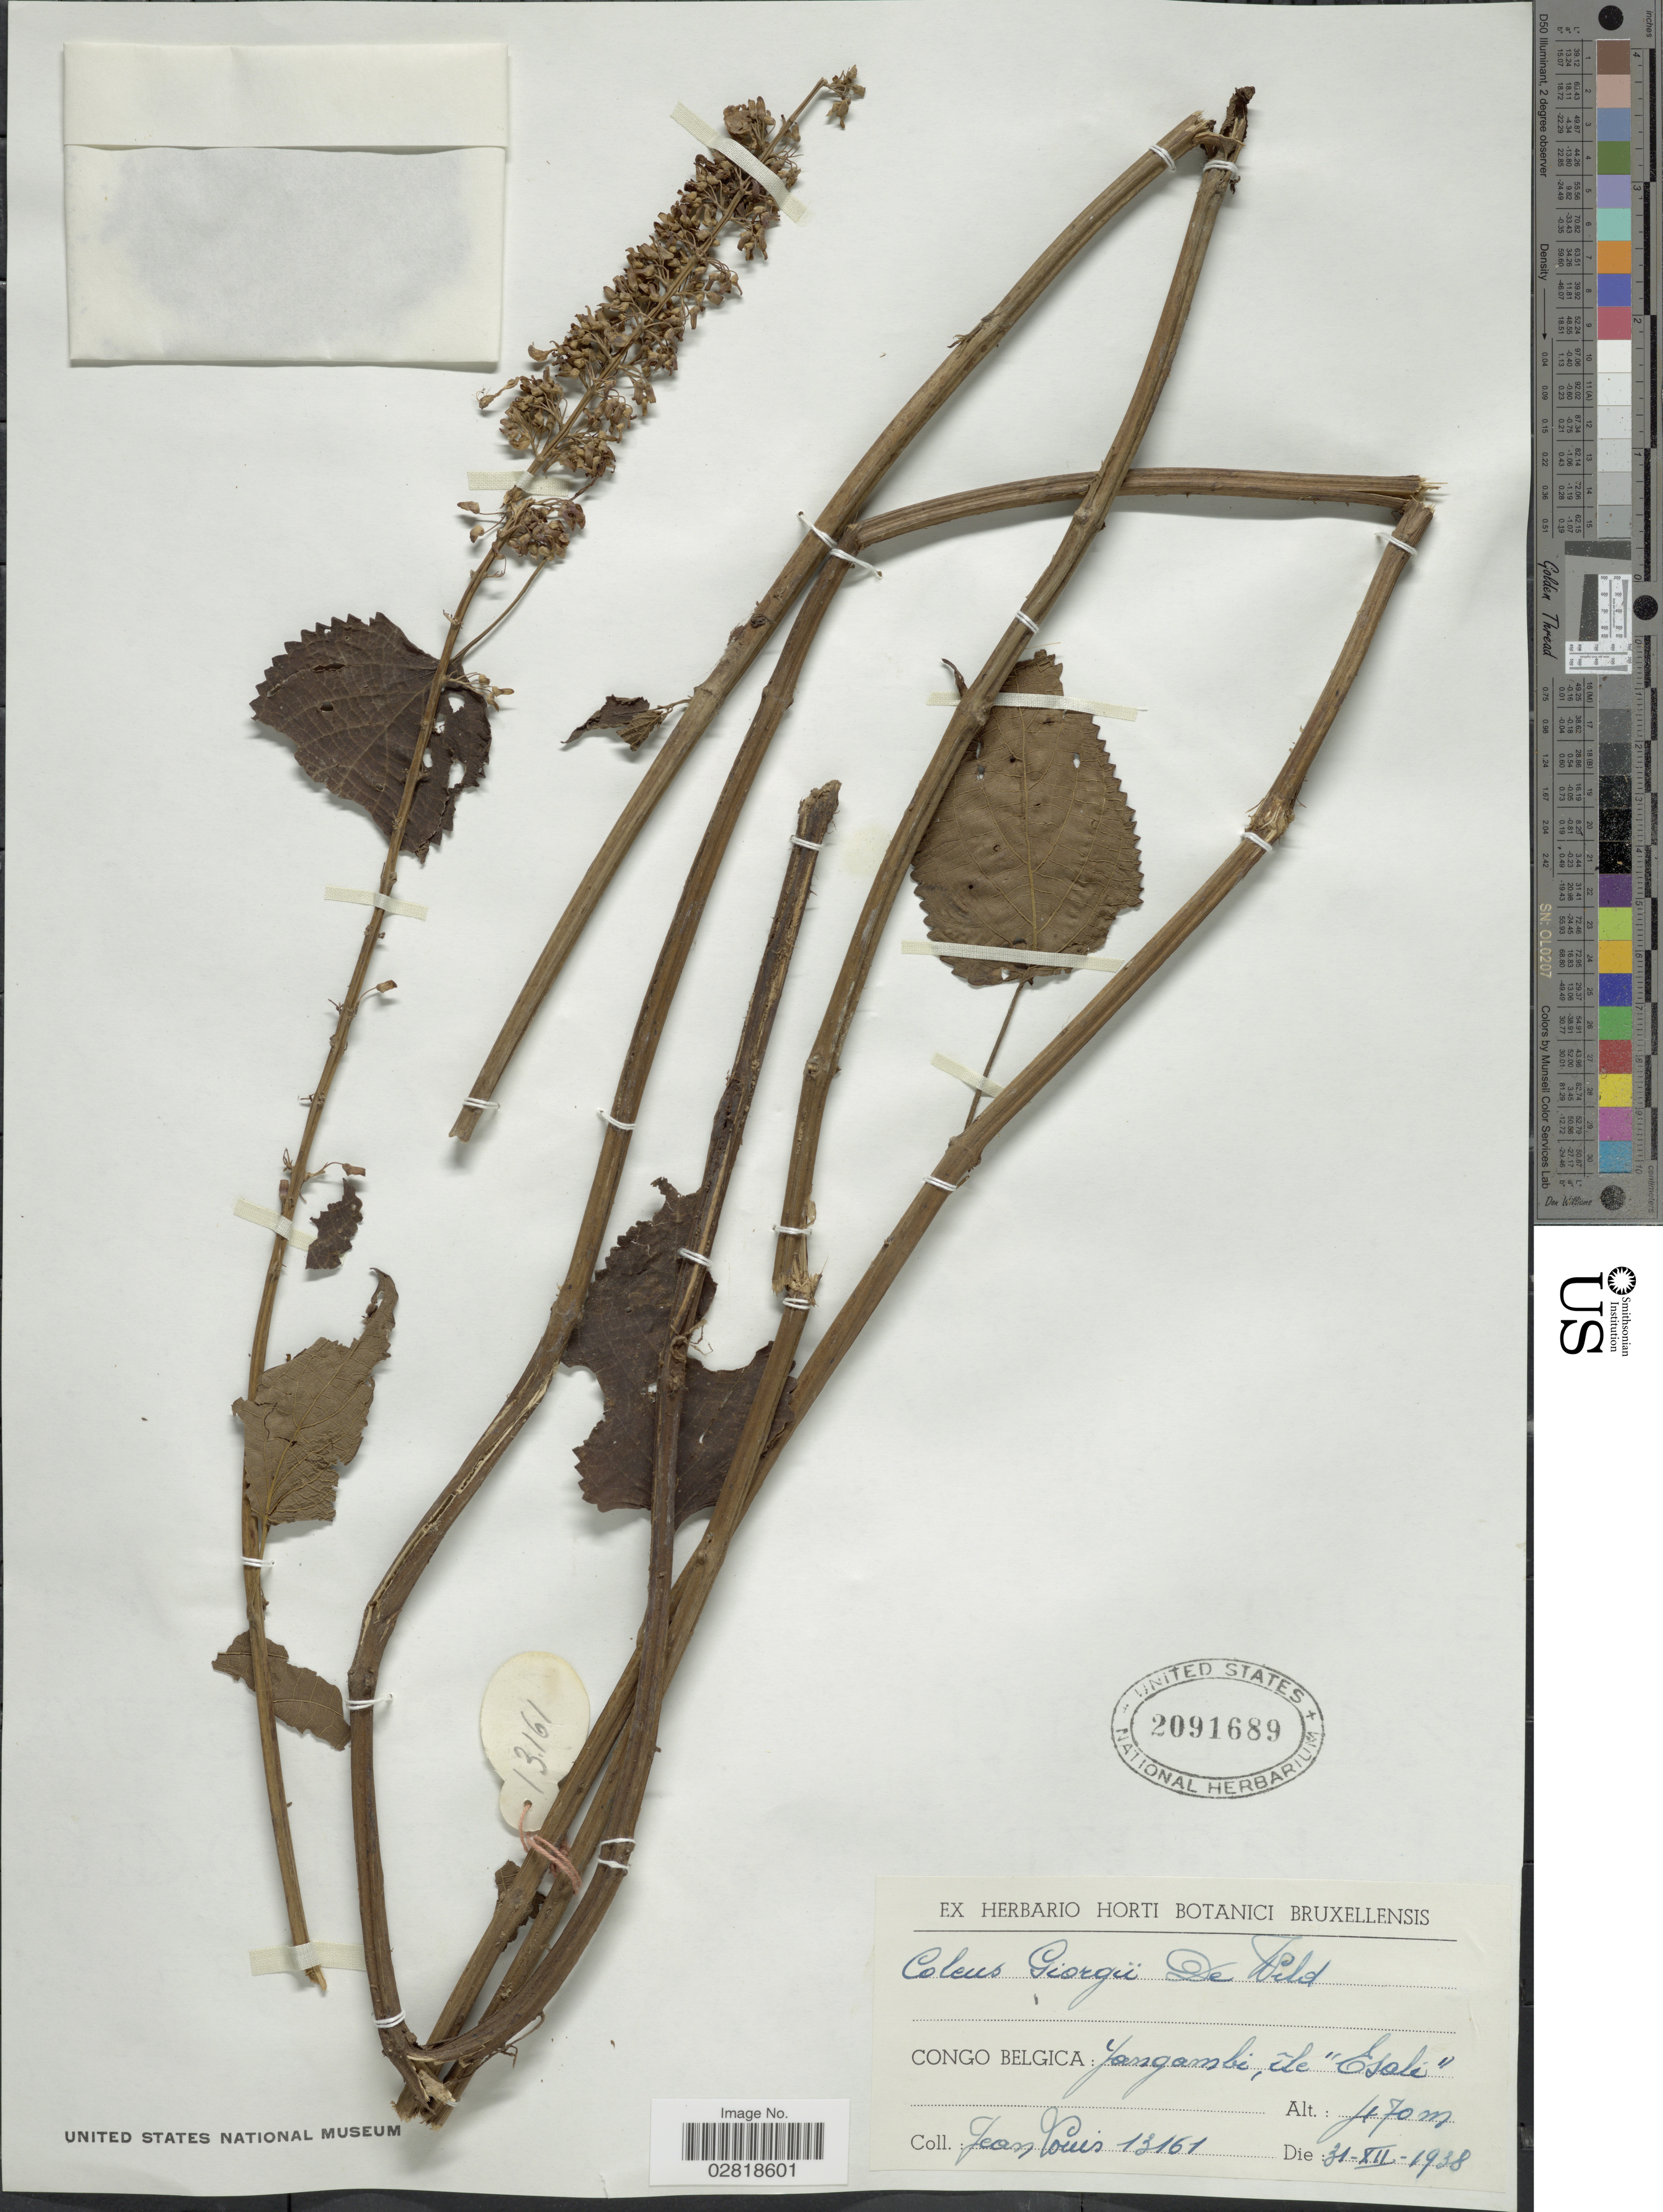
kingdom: Plantae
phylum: Tracheophyta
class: Magnoliopsida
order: Lamiales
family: Lamiaceae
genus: Plectranthus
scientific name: Plectranthus giorgii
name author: (De Wild.) ined.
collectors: J. Louis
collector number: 13161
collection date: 1938-12-31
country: Congo, Democratic Republic of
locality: Congo Belgica: Yangambi, île "Esali"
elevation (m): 470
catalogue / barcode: US 2091689